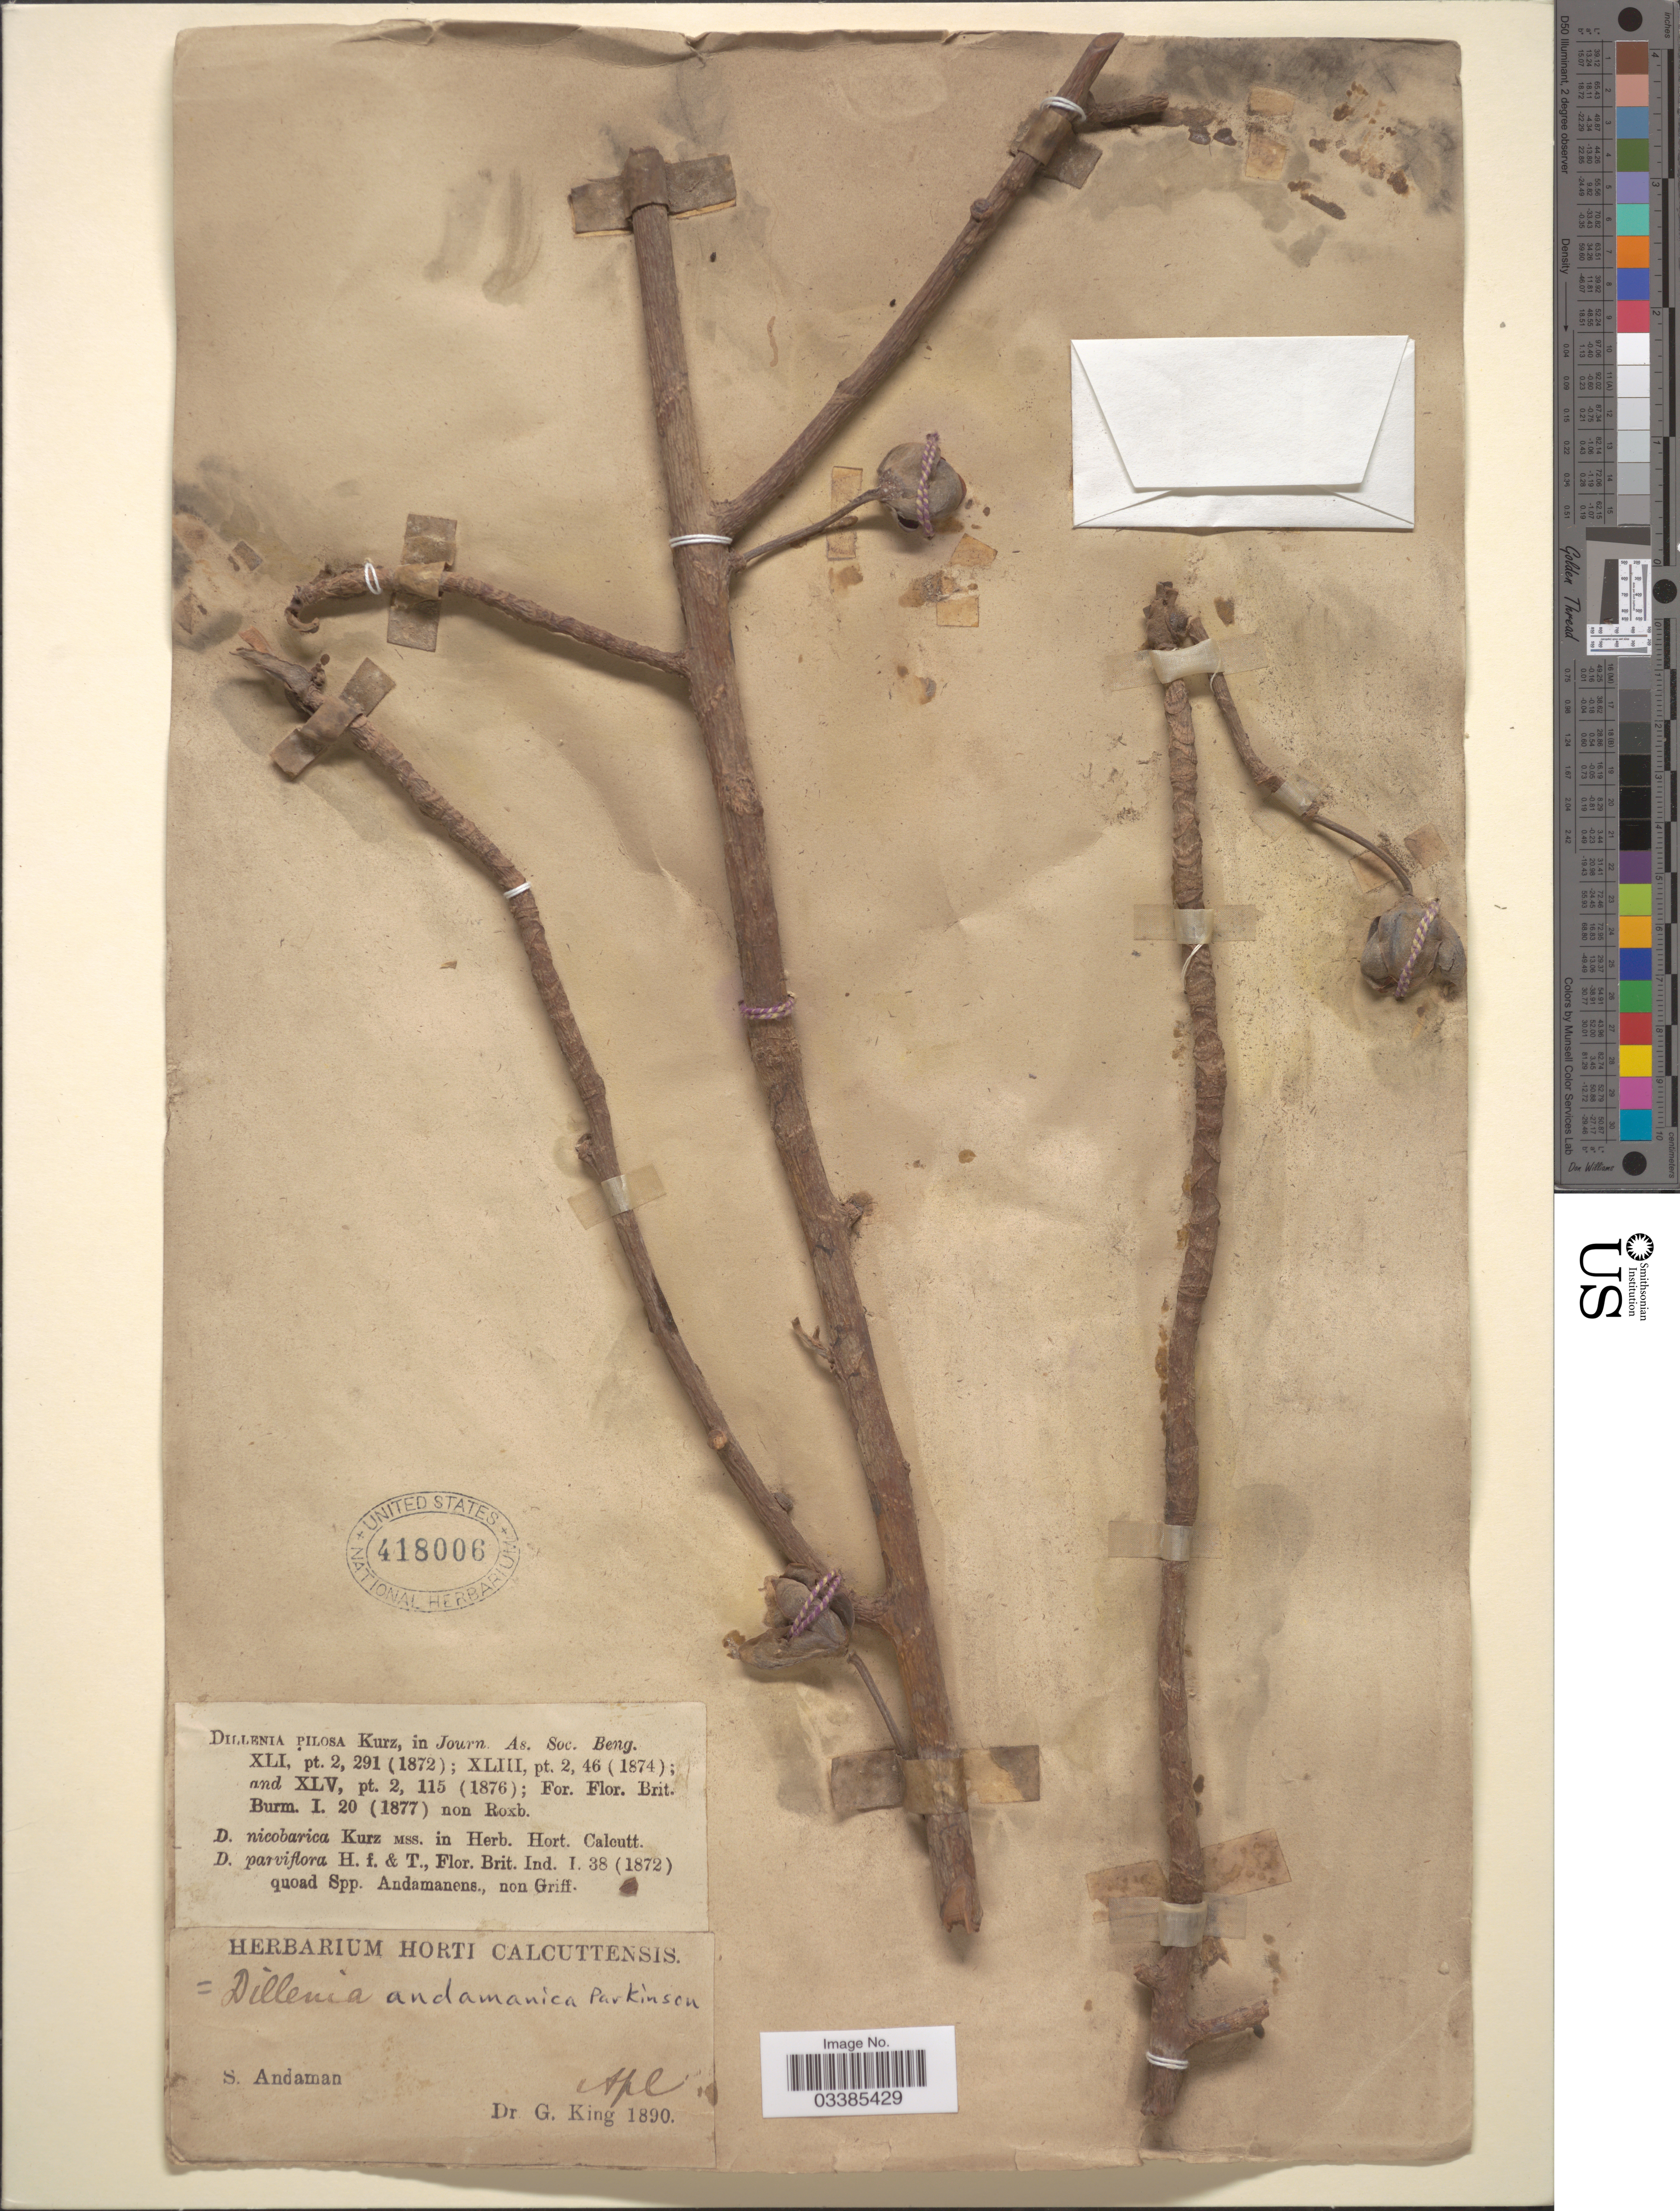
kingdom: Plantae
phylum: Tracheophyta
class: Magnoliopsida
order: Dilleniales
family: Dilleniaceae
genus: Dillenia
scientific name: Dillenia andamanica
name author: C.E. Parkinson ex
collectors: G. King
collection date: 1890-04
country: India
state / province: Andaman and Nicobar Islands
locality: S. Andaman.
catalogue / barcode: US 418006